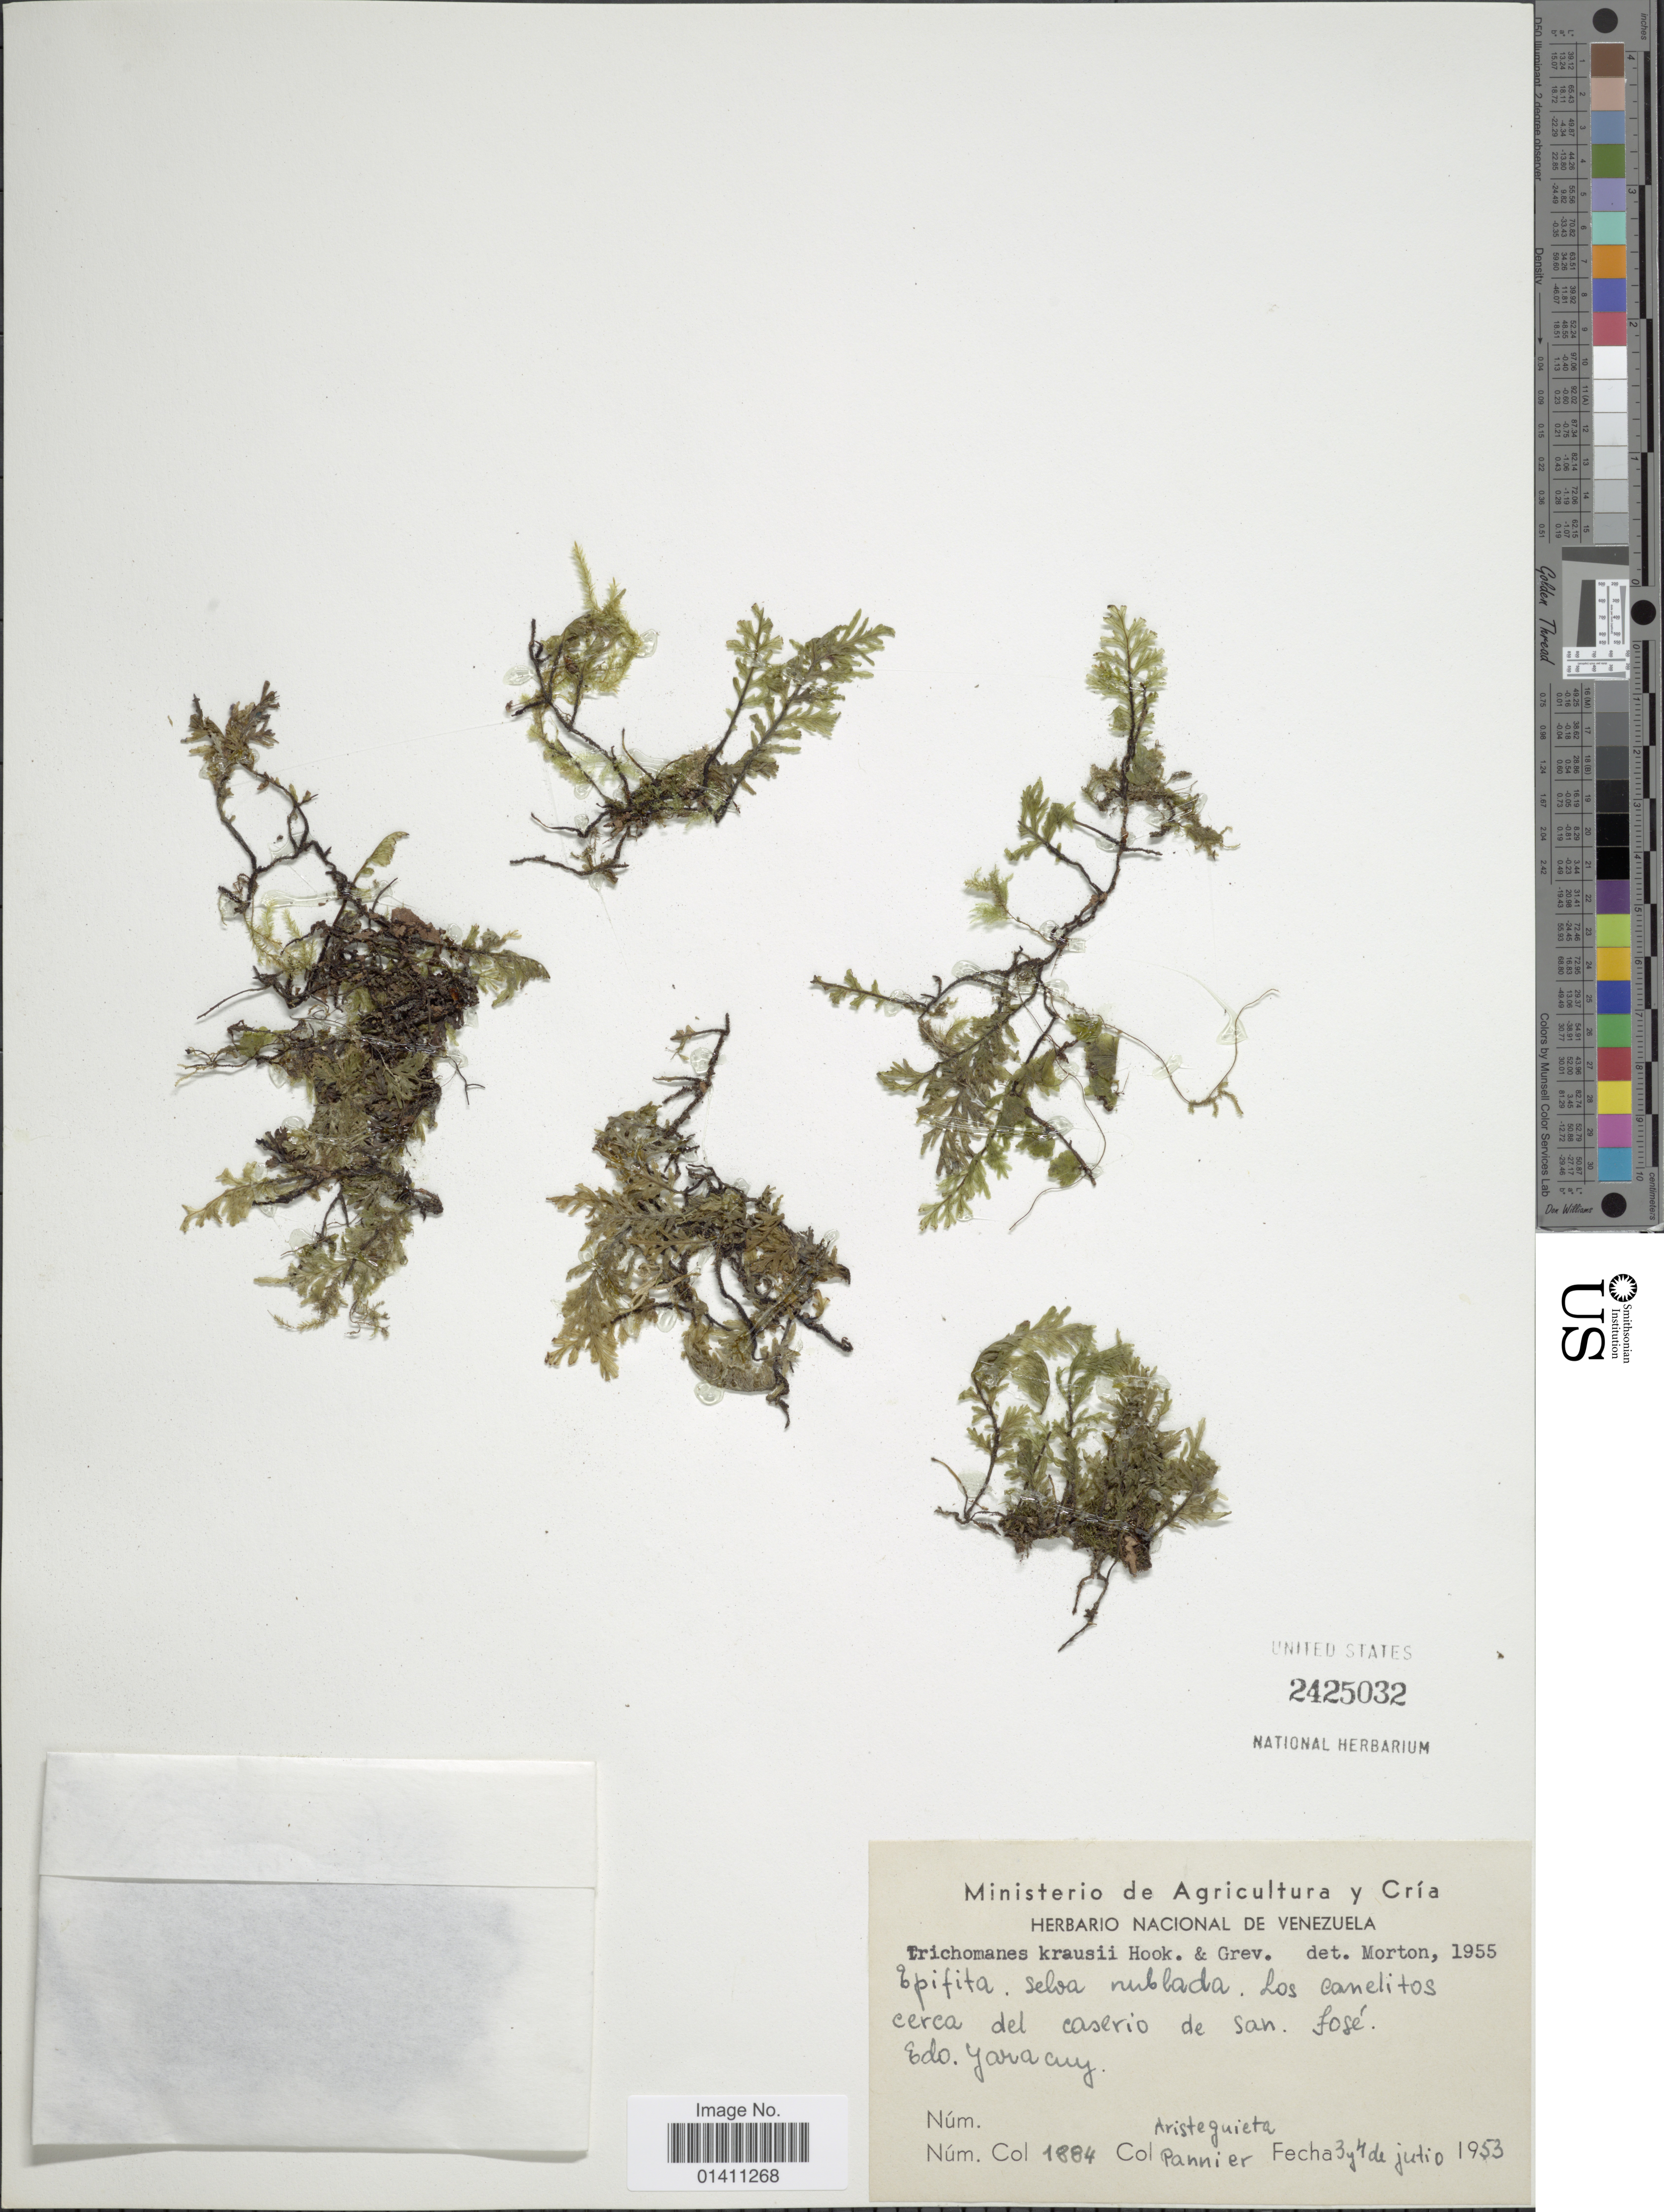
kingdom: Plantae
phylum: Tracheophyta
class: Polypodiopsida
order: Hymenophyllales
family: Hymenophyllaceae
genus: Didymoglossum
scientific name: Didymoglossum kraussii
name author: (Hook. & Grev.) C. Presl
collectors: -. Aristeguieta & F. Pannier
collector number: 1884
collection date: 1953-07-03/1953-07-04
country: Venezuela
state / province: Yaracuy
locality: Los canelitos cerca del caserio de San Jose, Edo Yaracuy.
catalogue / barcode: US 2425032